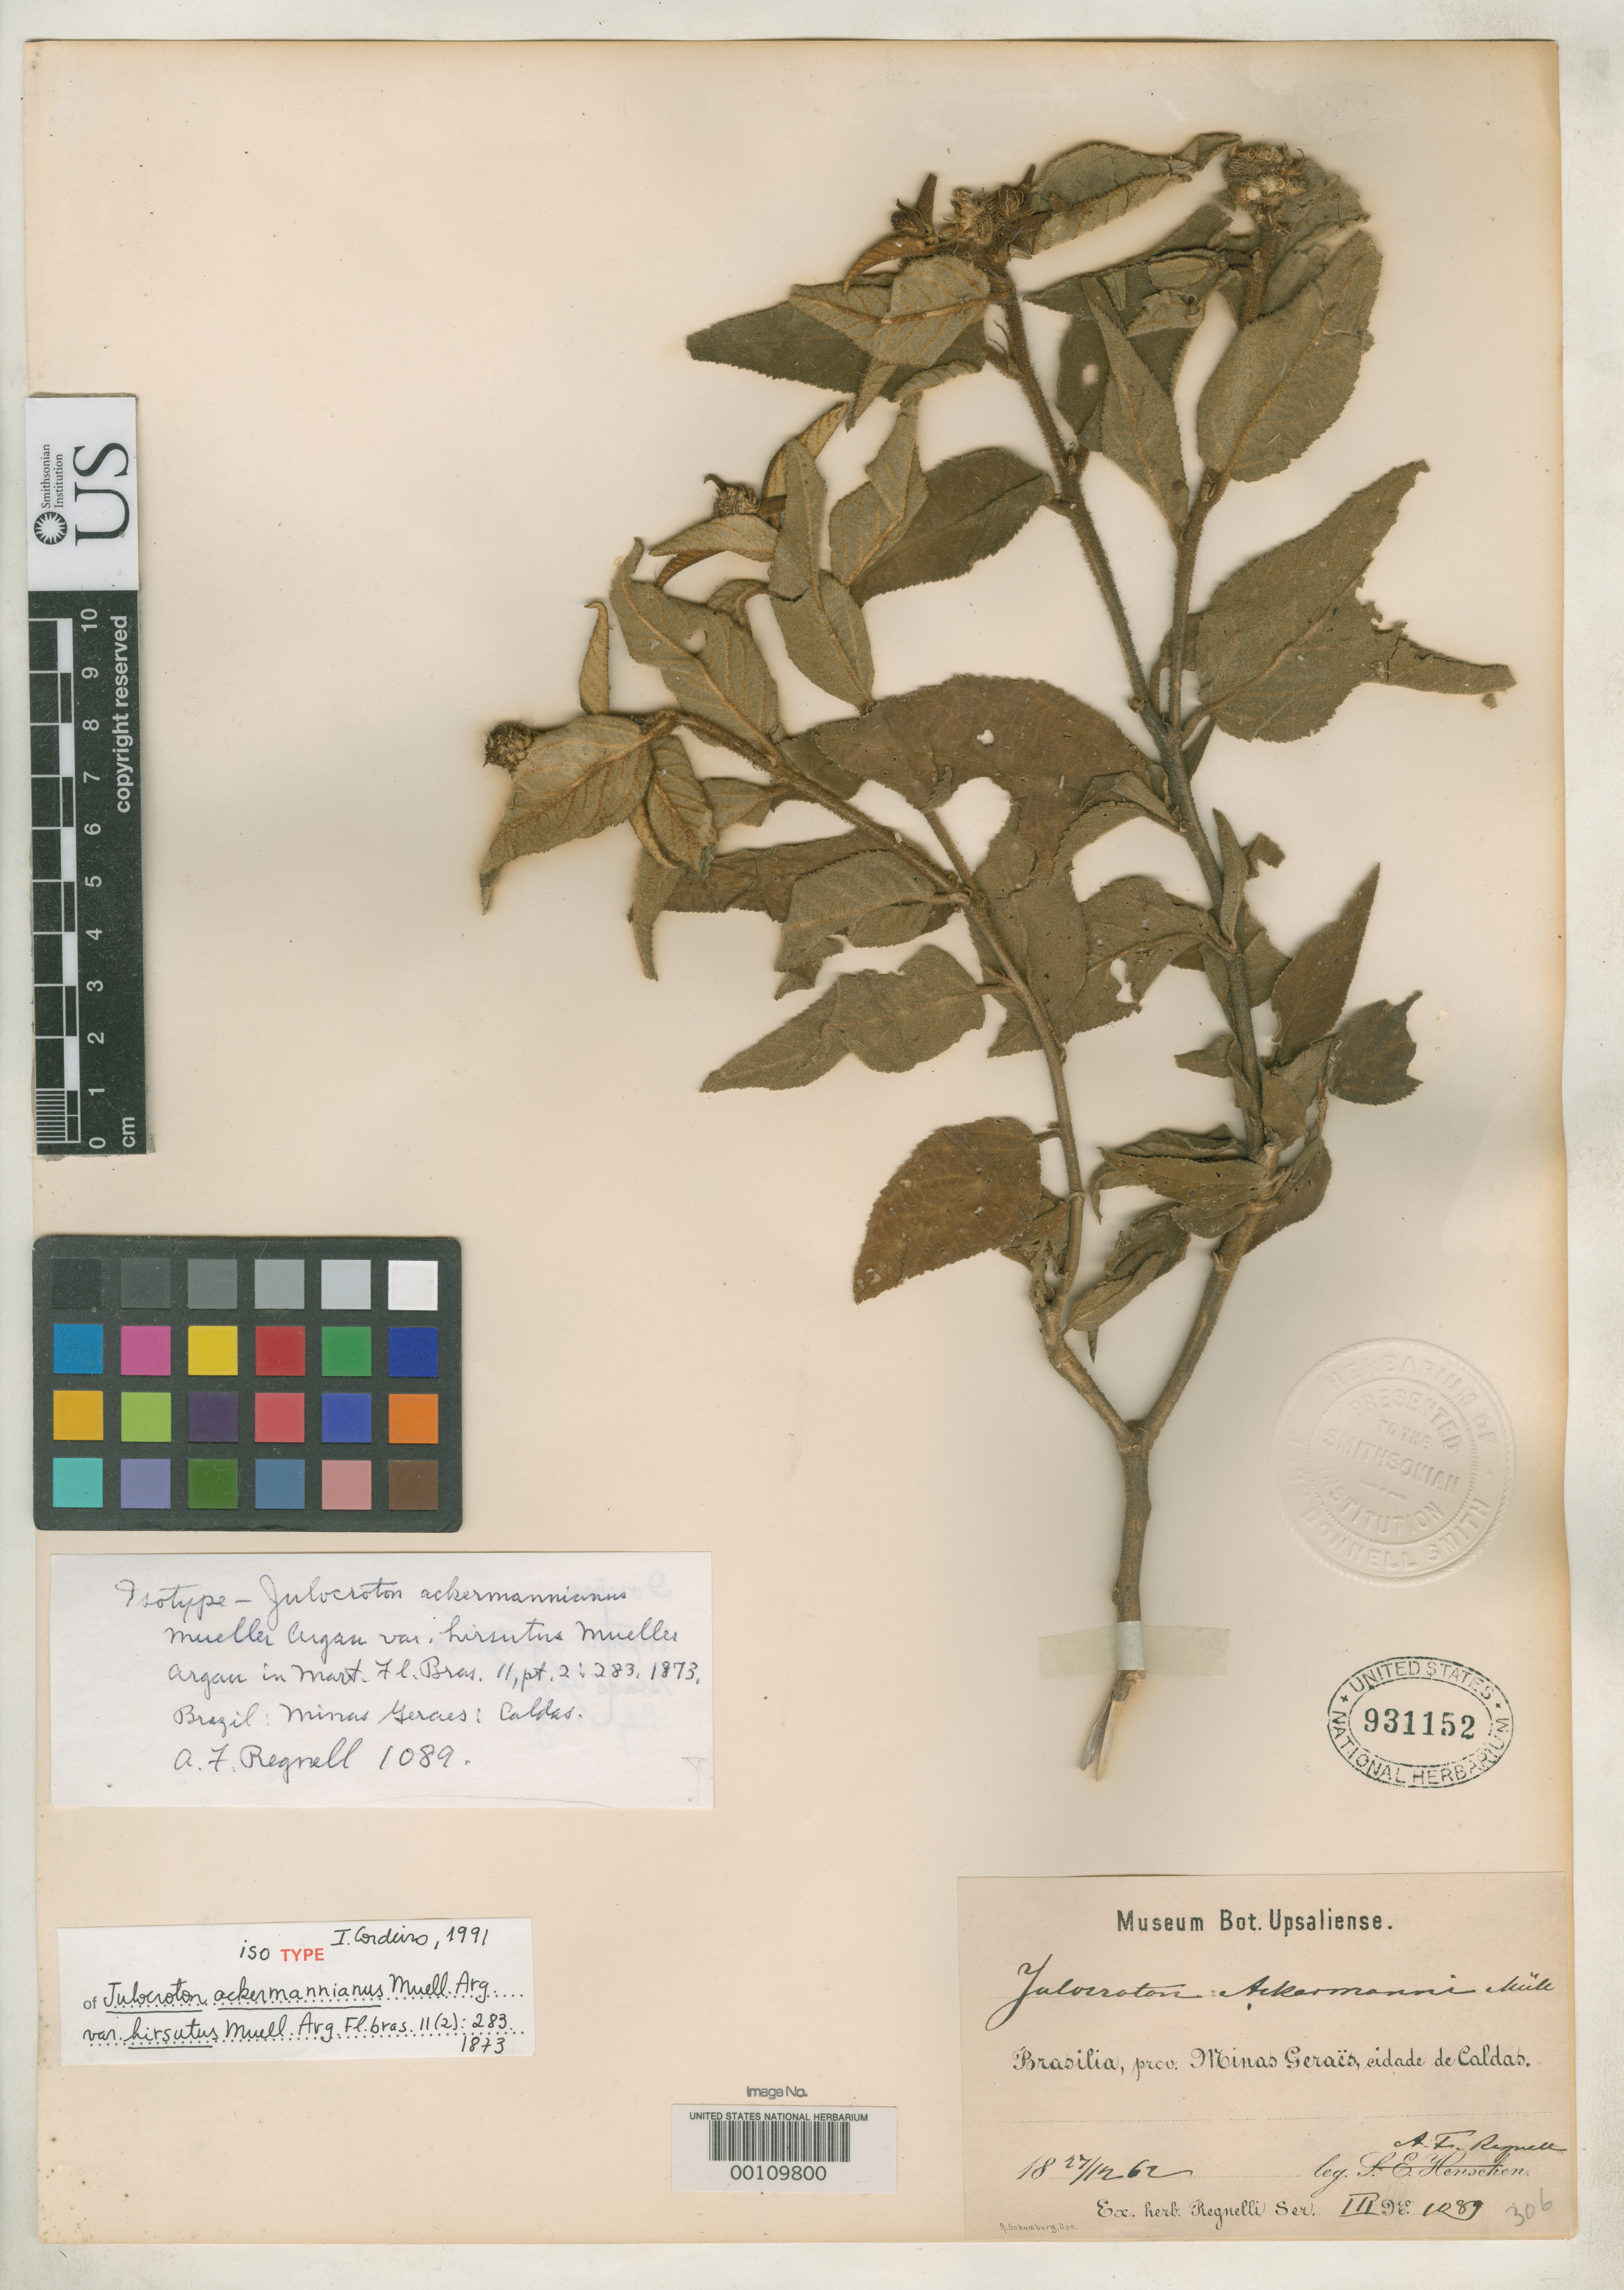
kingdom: Plantae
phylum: Tracheophyta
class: Magnoliopsida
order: Malpighiales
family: Euphorbiaceae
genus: Julocroton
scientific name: Julocroton ackermannianus var. hirsutus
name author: Müll. Arg. in Mart.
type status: Isotype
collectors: A. F. Regnell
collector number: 1089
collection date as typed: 27 Dec 1862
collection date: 1862-12-27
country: Brazil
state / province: Minas Gerais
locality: Caldas City.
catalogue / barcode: US 931152